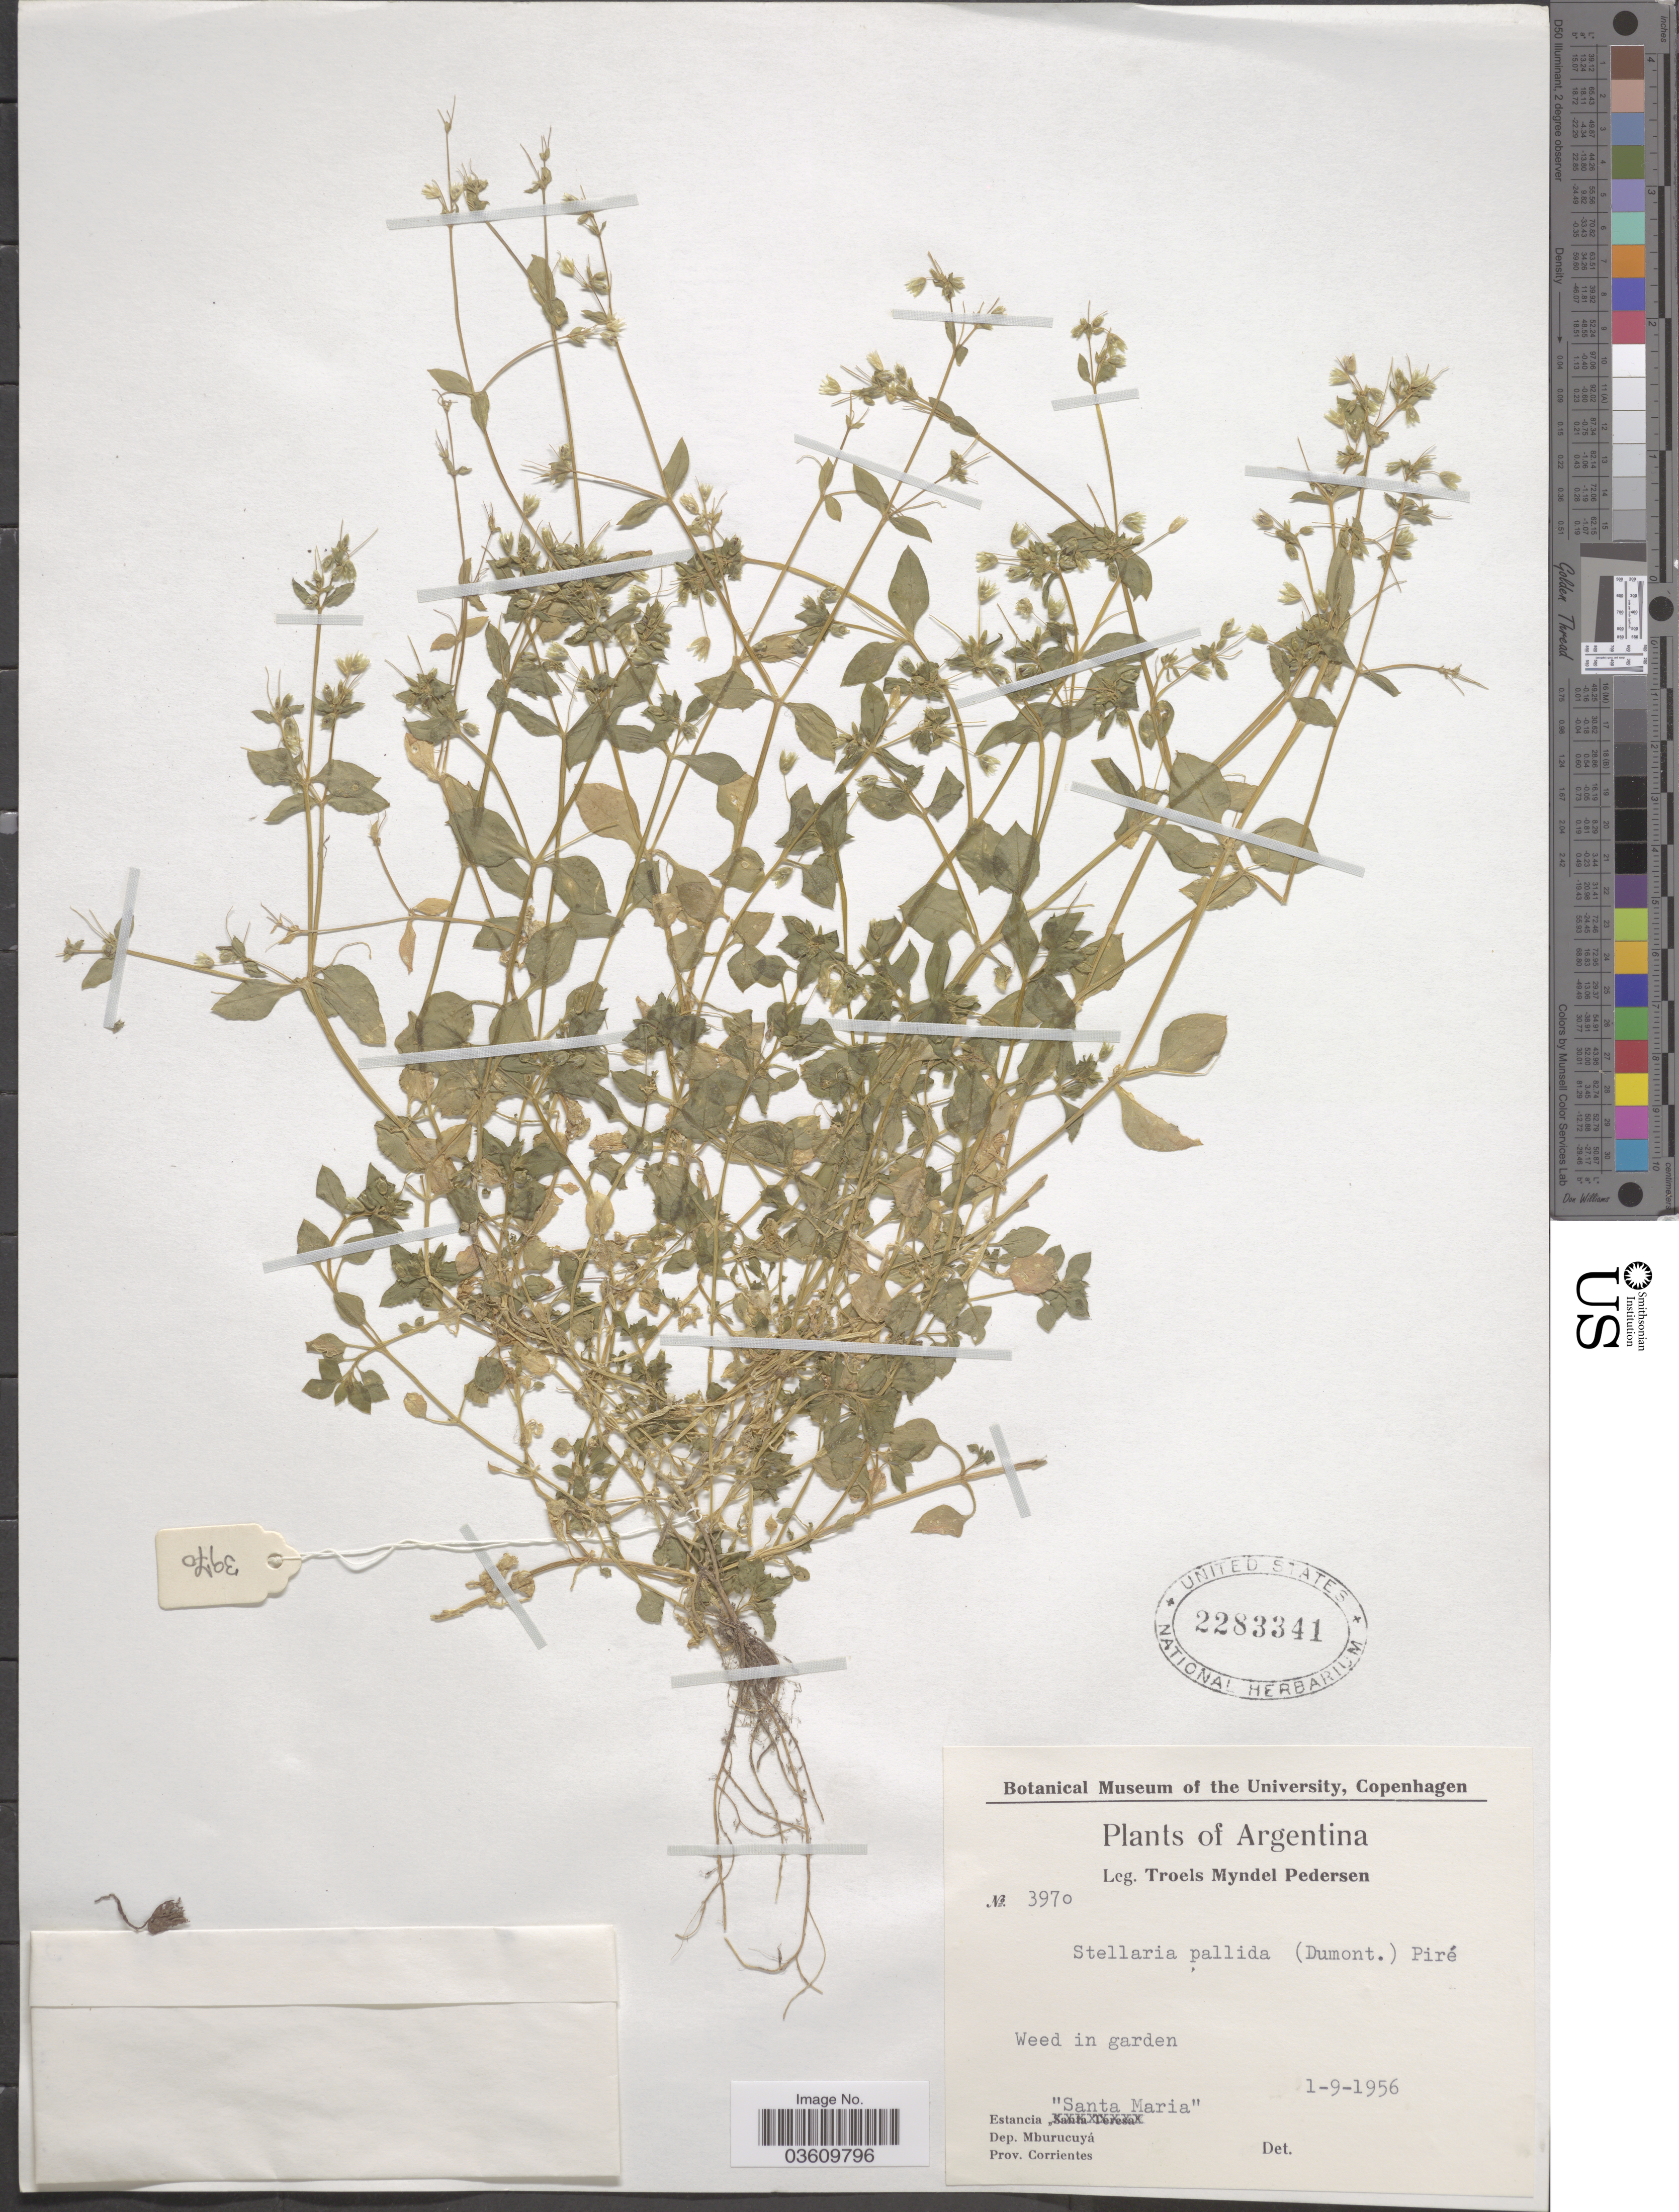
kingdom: Plantae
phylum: Tracheophyta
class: Magnoliopsida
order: Caryophyllales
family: Caryophyllaceae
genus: Stellaria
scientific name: Stellaria pallida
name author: (Dumort.) Crép.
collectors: T. Pederson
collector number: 3970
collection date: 1956-09-01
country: Argentina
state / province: Corrientes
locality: Estancia "Santa Maria". Dep. Mburucuyá.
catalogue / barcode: US 2283341